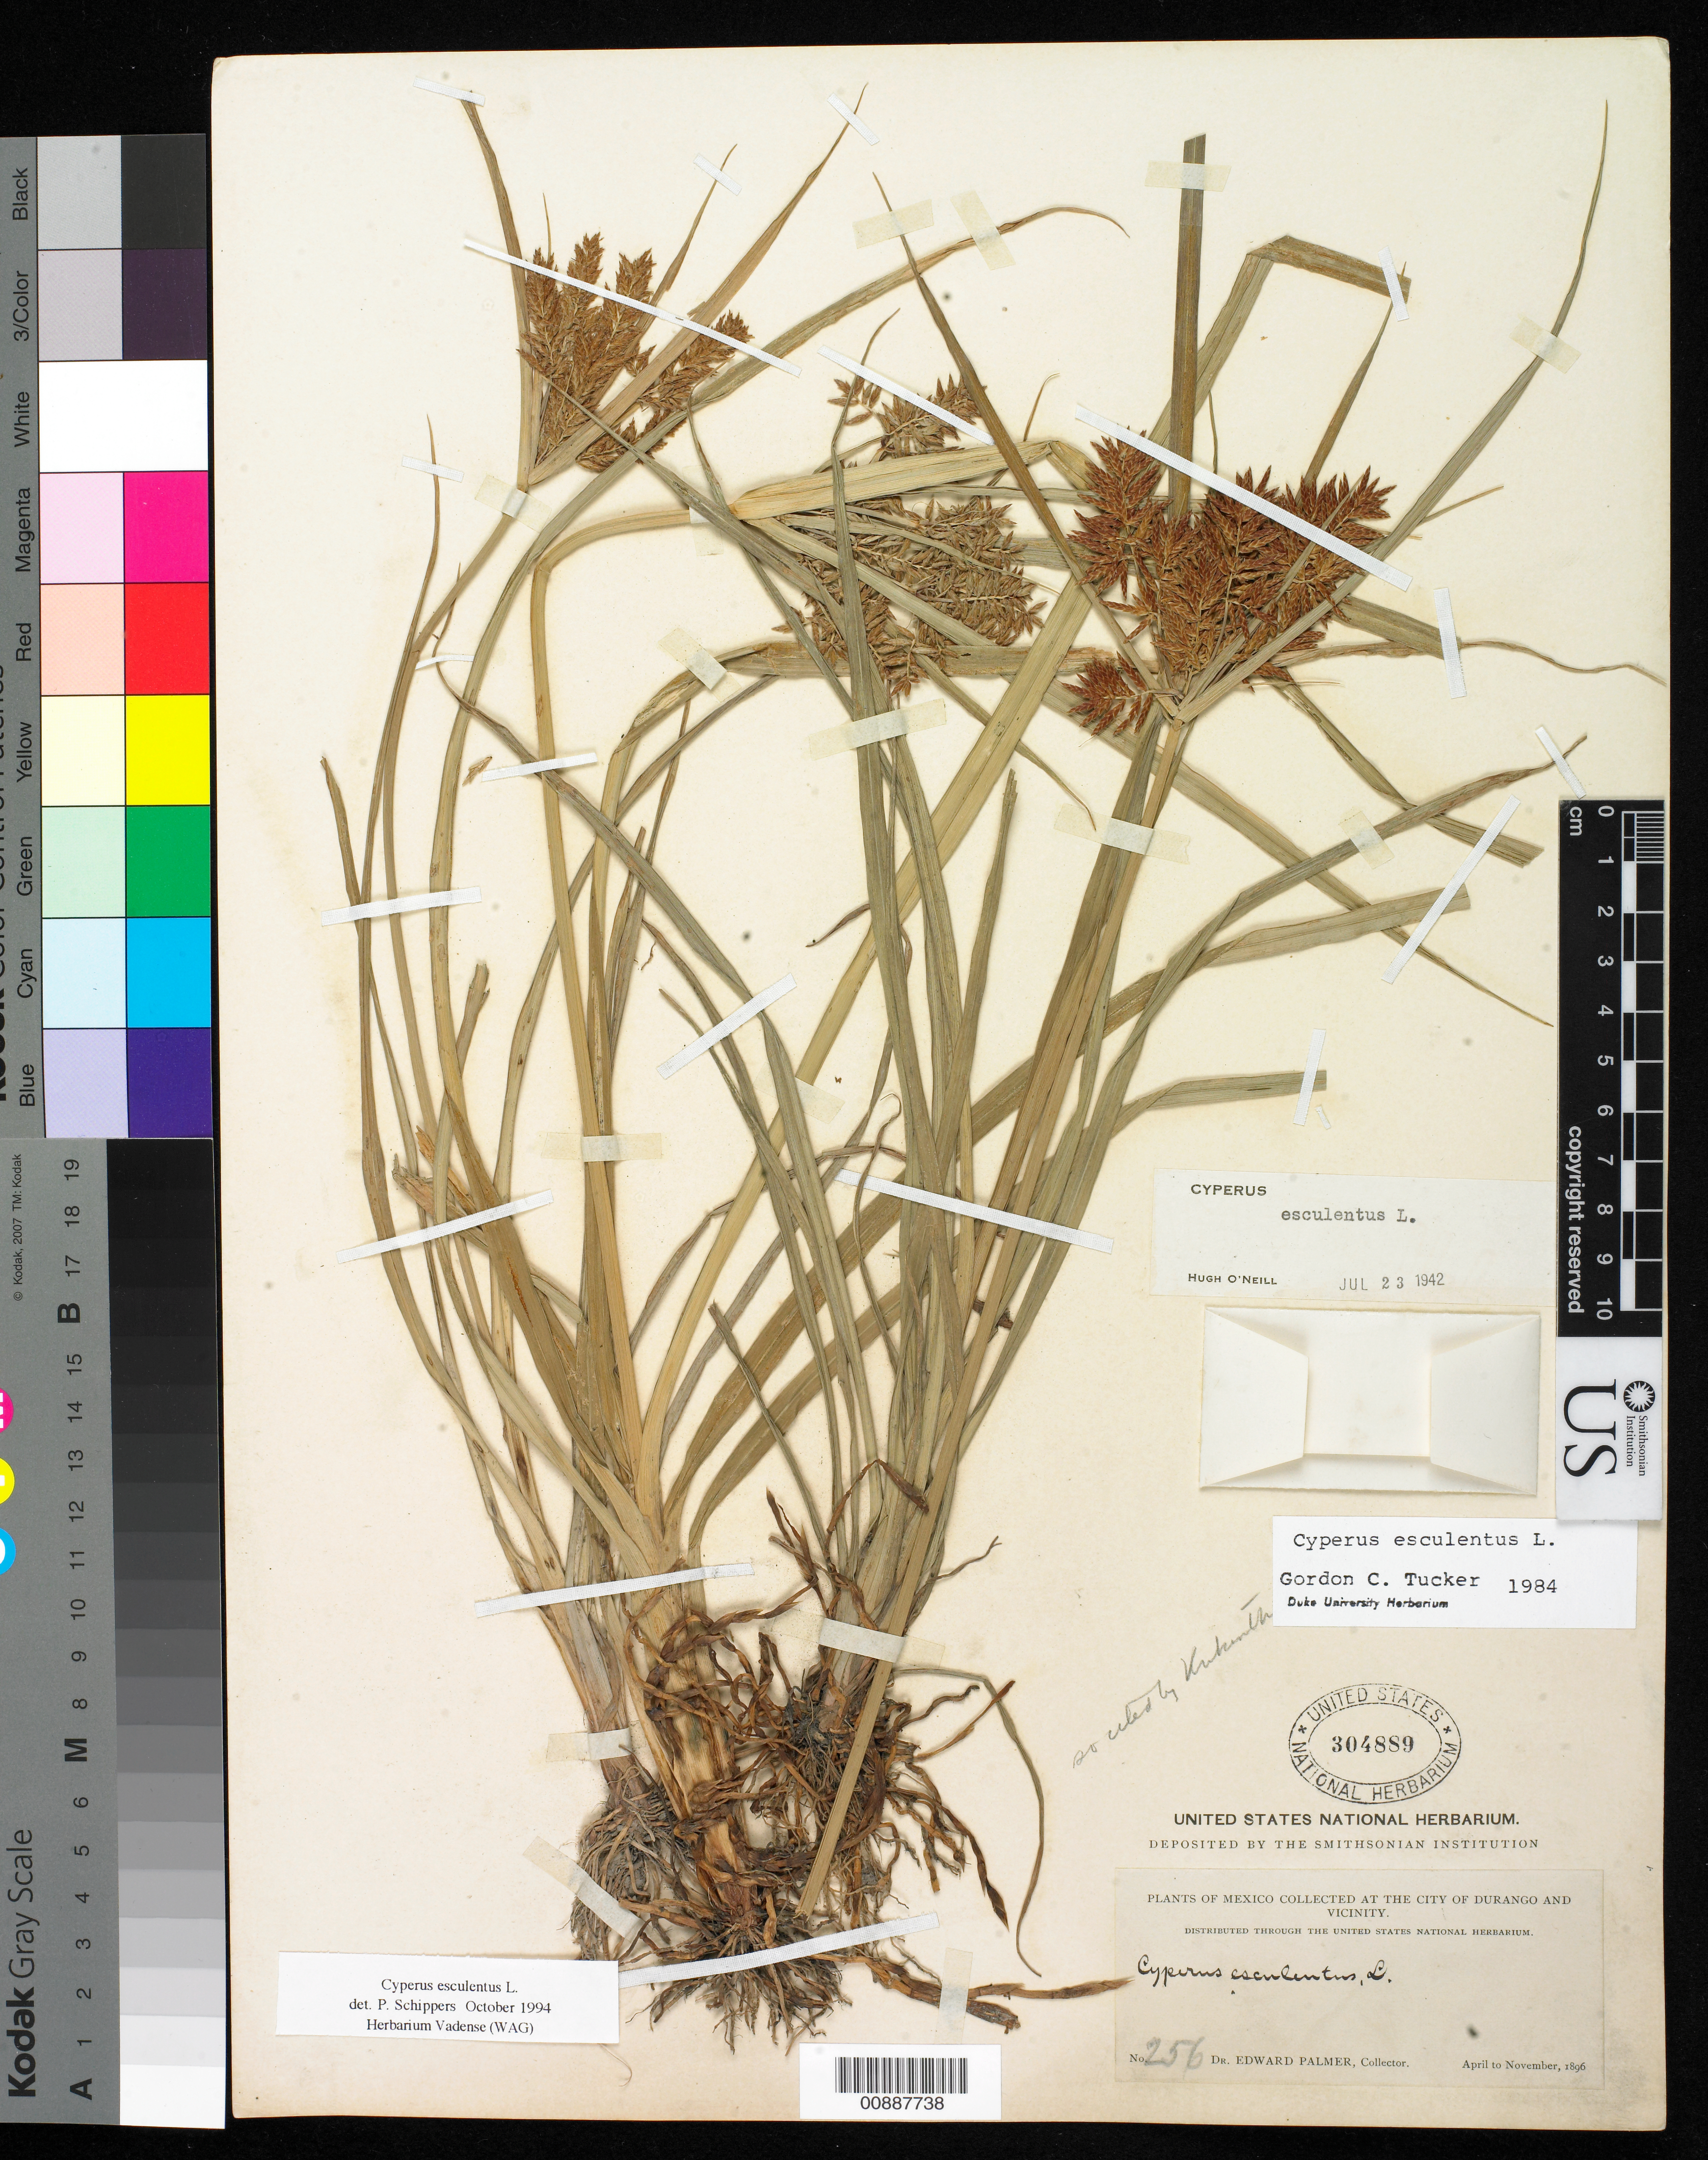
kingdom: Plantae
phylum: Tracheophyta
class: Liliopsida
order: Poales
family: Cyperaceae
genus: Cyperus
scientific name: Cyperus esculentus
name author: L.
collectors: E. Palmer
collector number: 256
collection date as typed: Apr 1896 to -- Nov 1896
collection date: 1896-04/1896-11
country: Mexico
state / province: Durango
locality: City of Durango and vicinity.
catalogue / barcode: US 304889